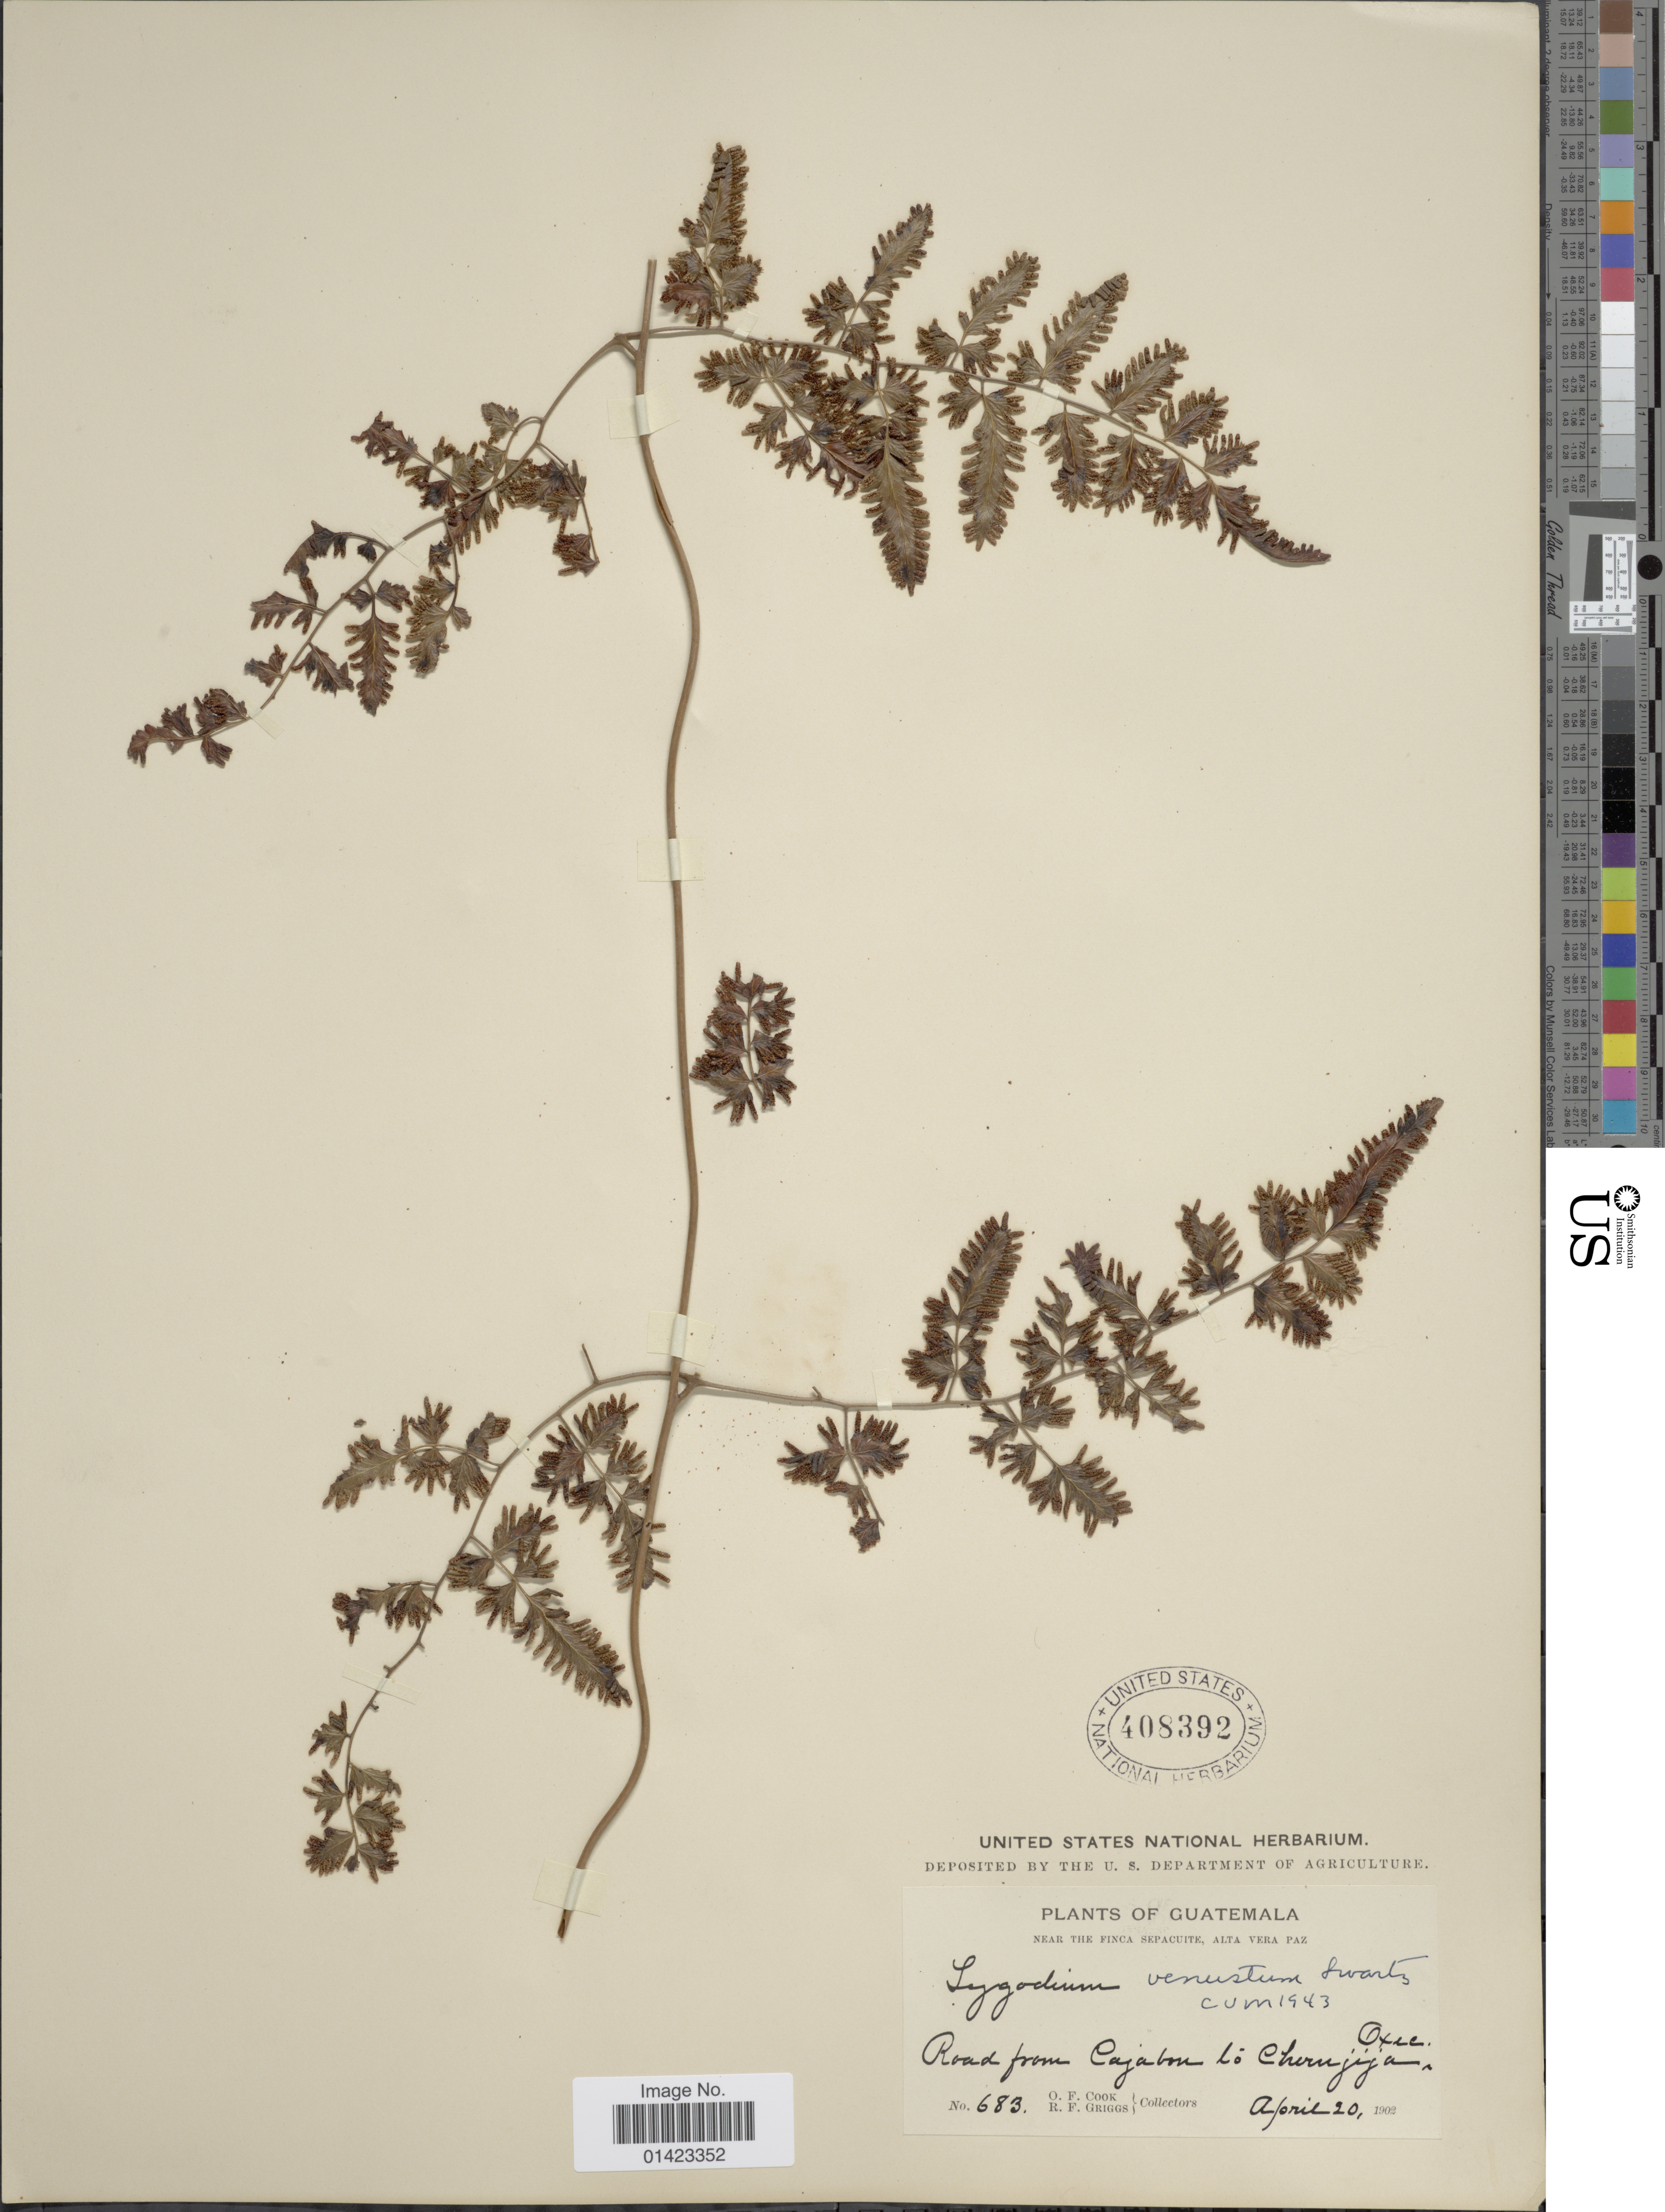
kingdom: Plantae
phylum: Tracheophyta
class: Polypodiopsida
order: Schizaeales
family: Lygodiaceae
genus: Lygodium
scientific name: Lygodium venustum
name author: Sw.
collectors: O. F. Cook & R. F. Griggs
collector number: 683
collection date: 1902-04-20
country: Guatemala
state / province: Alta Verapaz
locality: Road from Cajabon to Cherujijan, Near the Finca Sepacuite, Alta Vera Paz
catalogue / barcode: US 408392